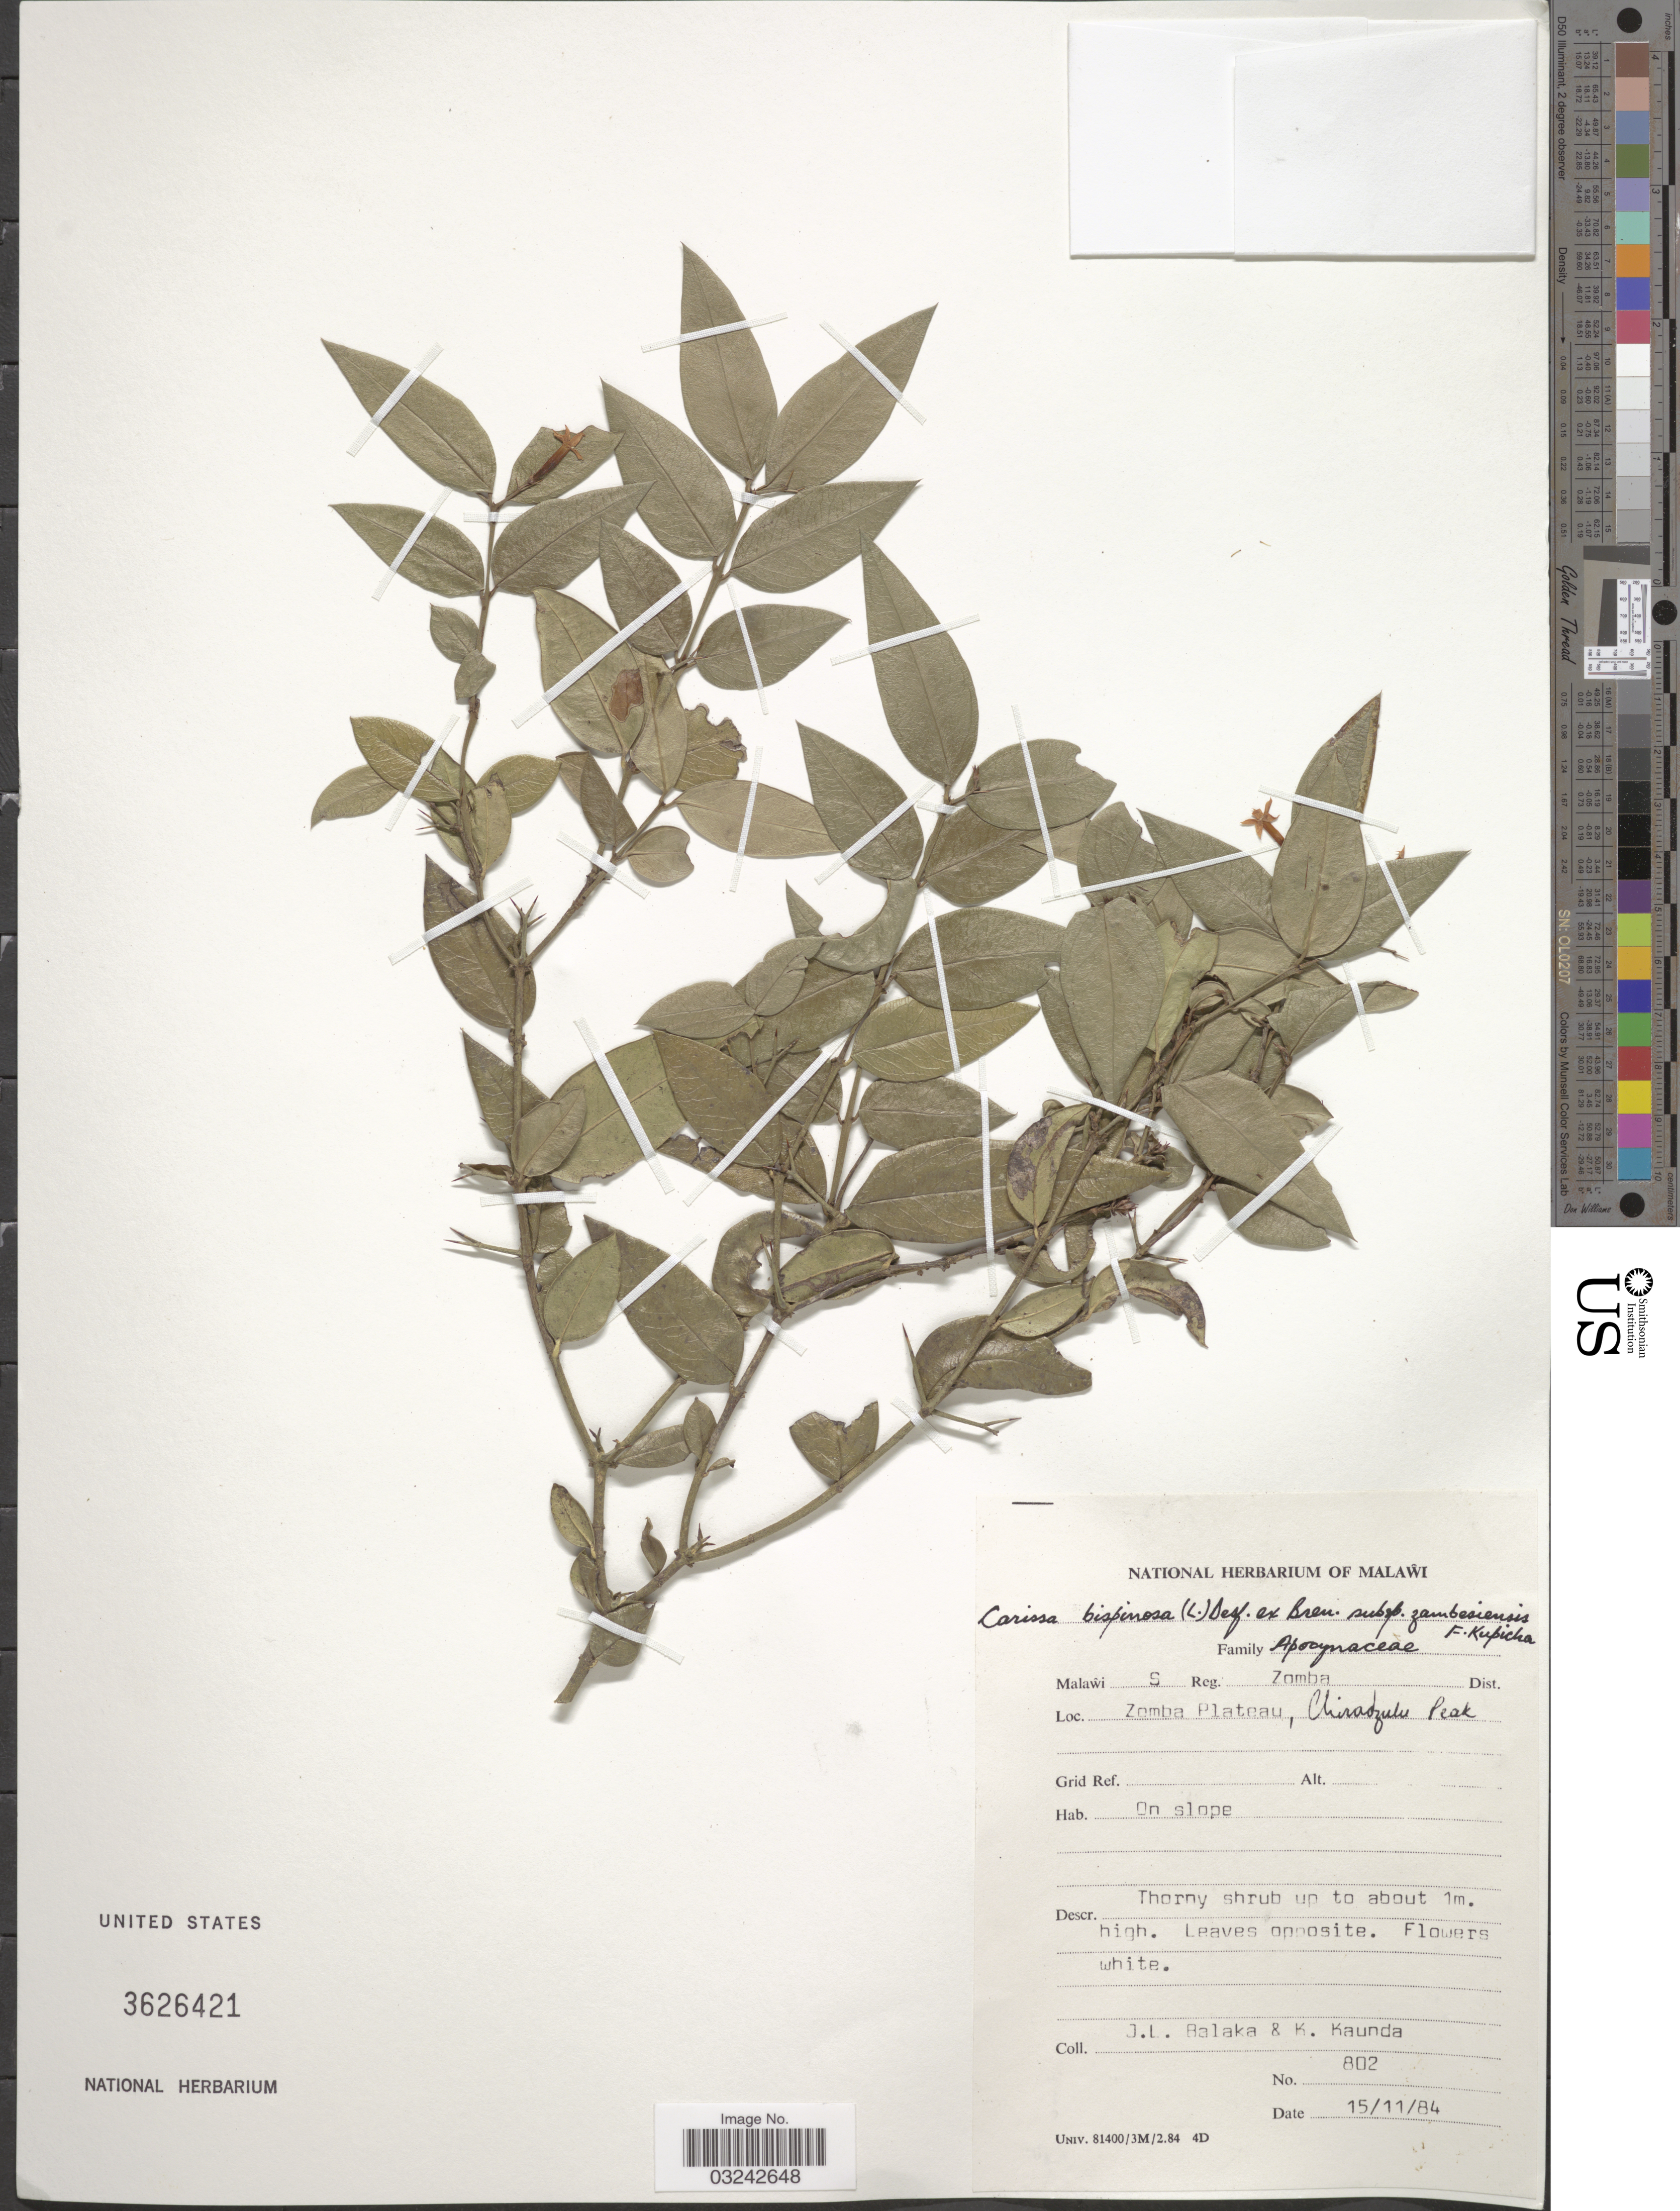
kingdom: Plantae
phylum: Tracheophyta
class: Magnoliopsida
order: Gentianales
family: Apocynaceae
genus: Carissa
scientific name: Carissa bispinosa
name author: (L.) Desf. ex Brenan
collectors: J. Balaka & K. Kaunda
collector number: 802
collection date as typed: Transcribed d/m/y: 15/11/84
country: Malawi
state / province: Southern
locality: S Reg. Zomba Dist. Zomba Plateau, Chiradzulu Peak.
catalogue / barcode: US 3626421